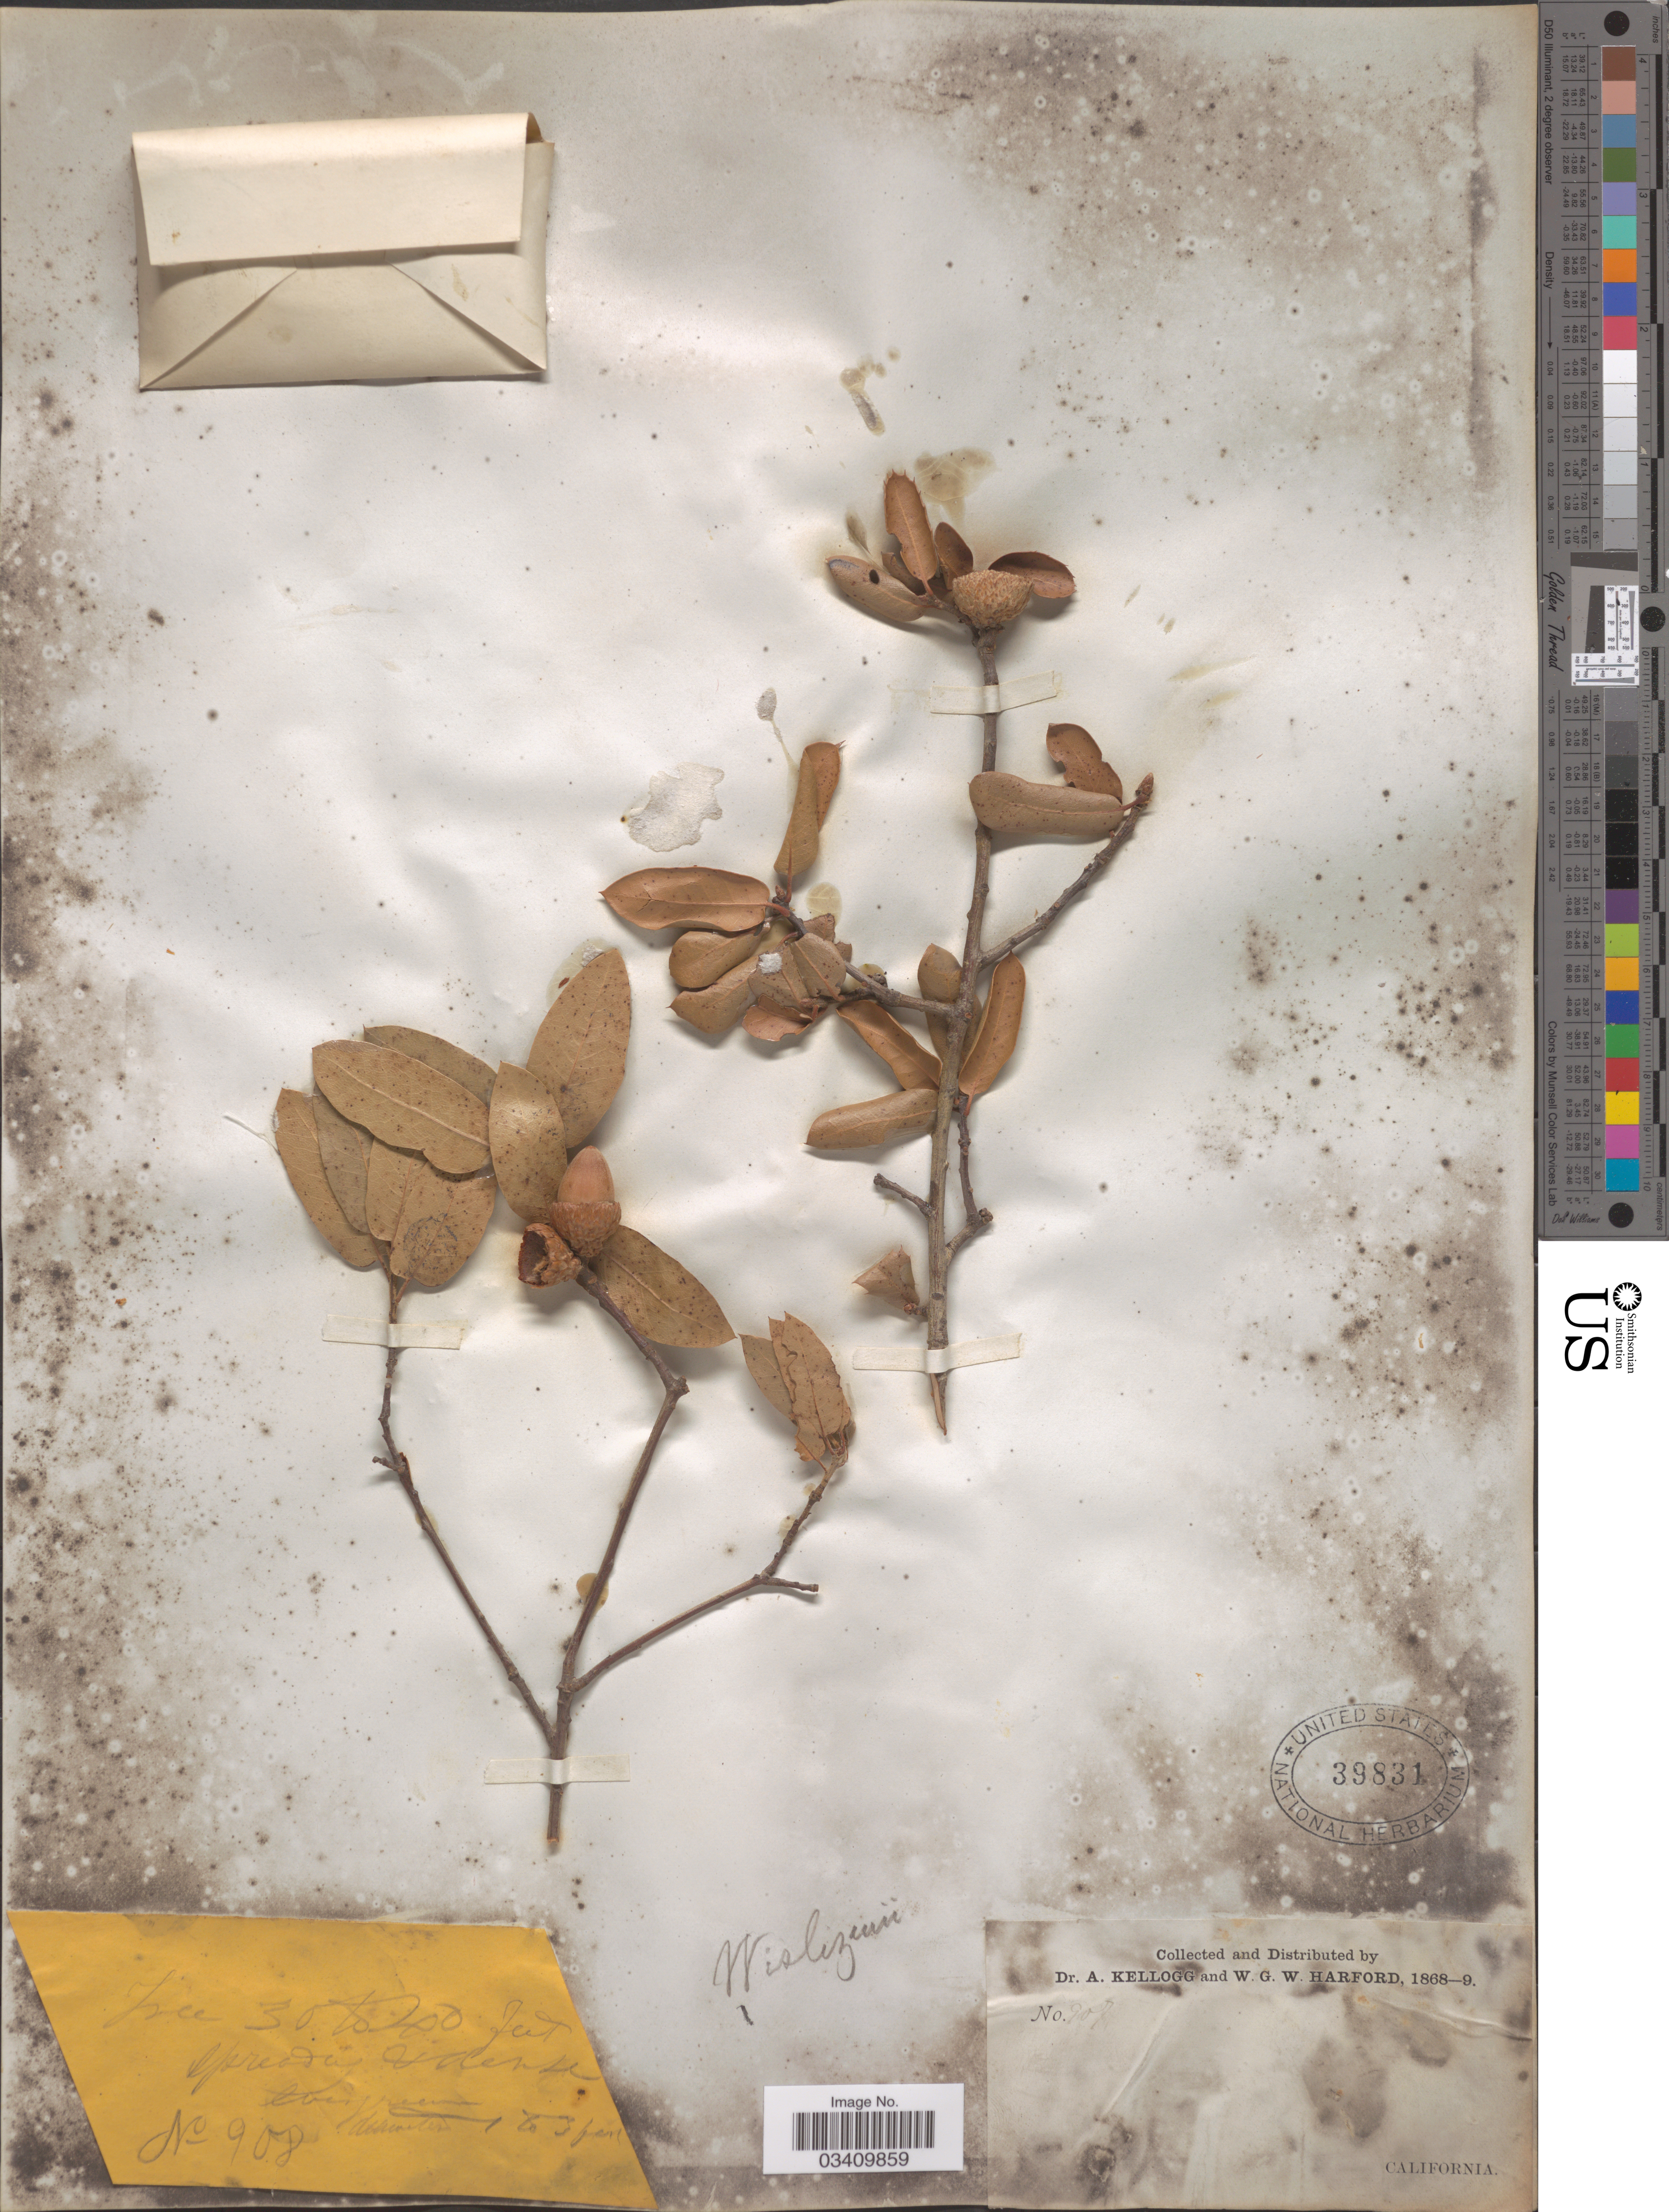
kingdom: Plantae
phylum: Tracheophyta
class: Magnoliopsida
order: Fagales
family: Fagaceae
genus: Quercus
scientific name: Quercus wislizeni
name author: A. DC.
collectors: A. Kellogg & W. G. W. Harford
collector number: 907/908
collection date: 1868/1869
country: United States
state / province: California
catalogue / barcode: US 39831